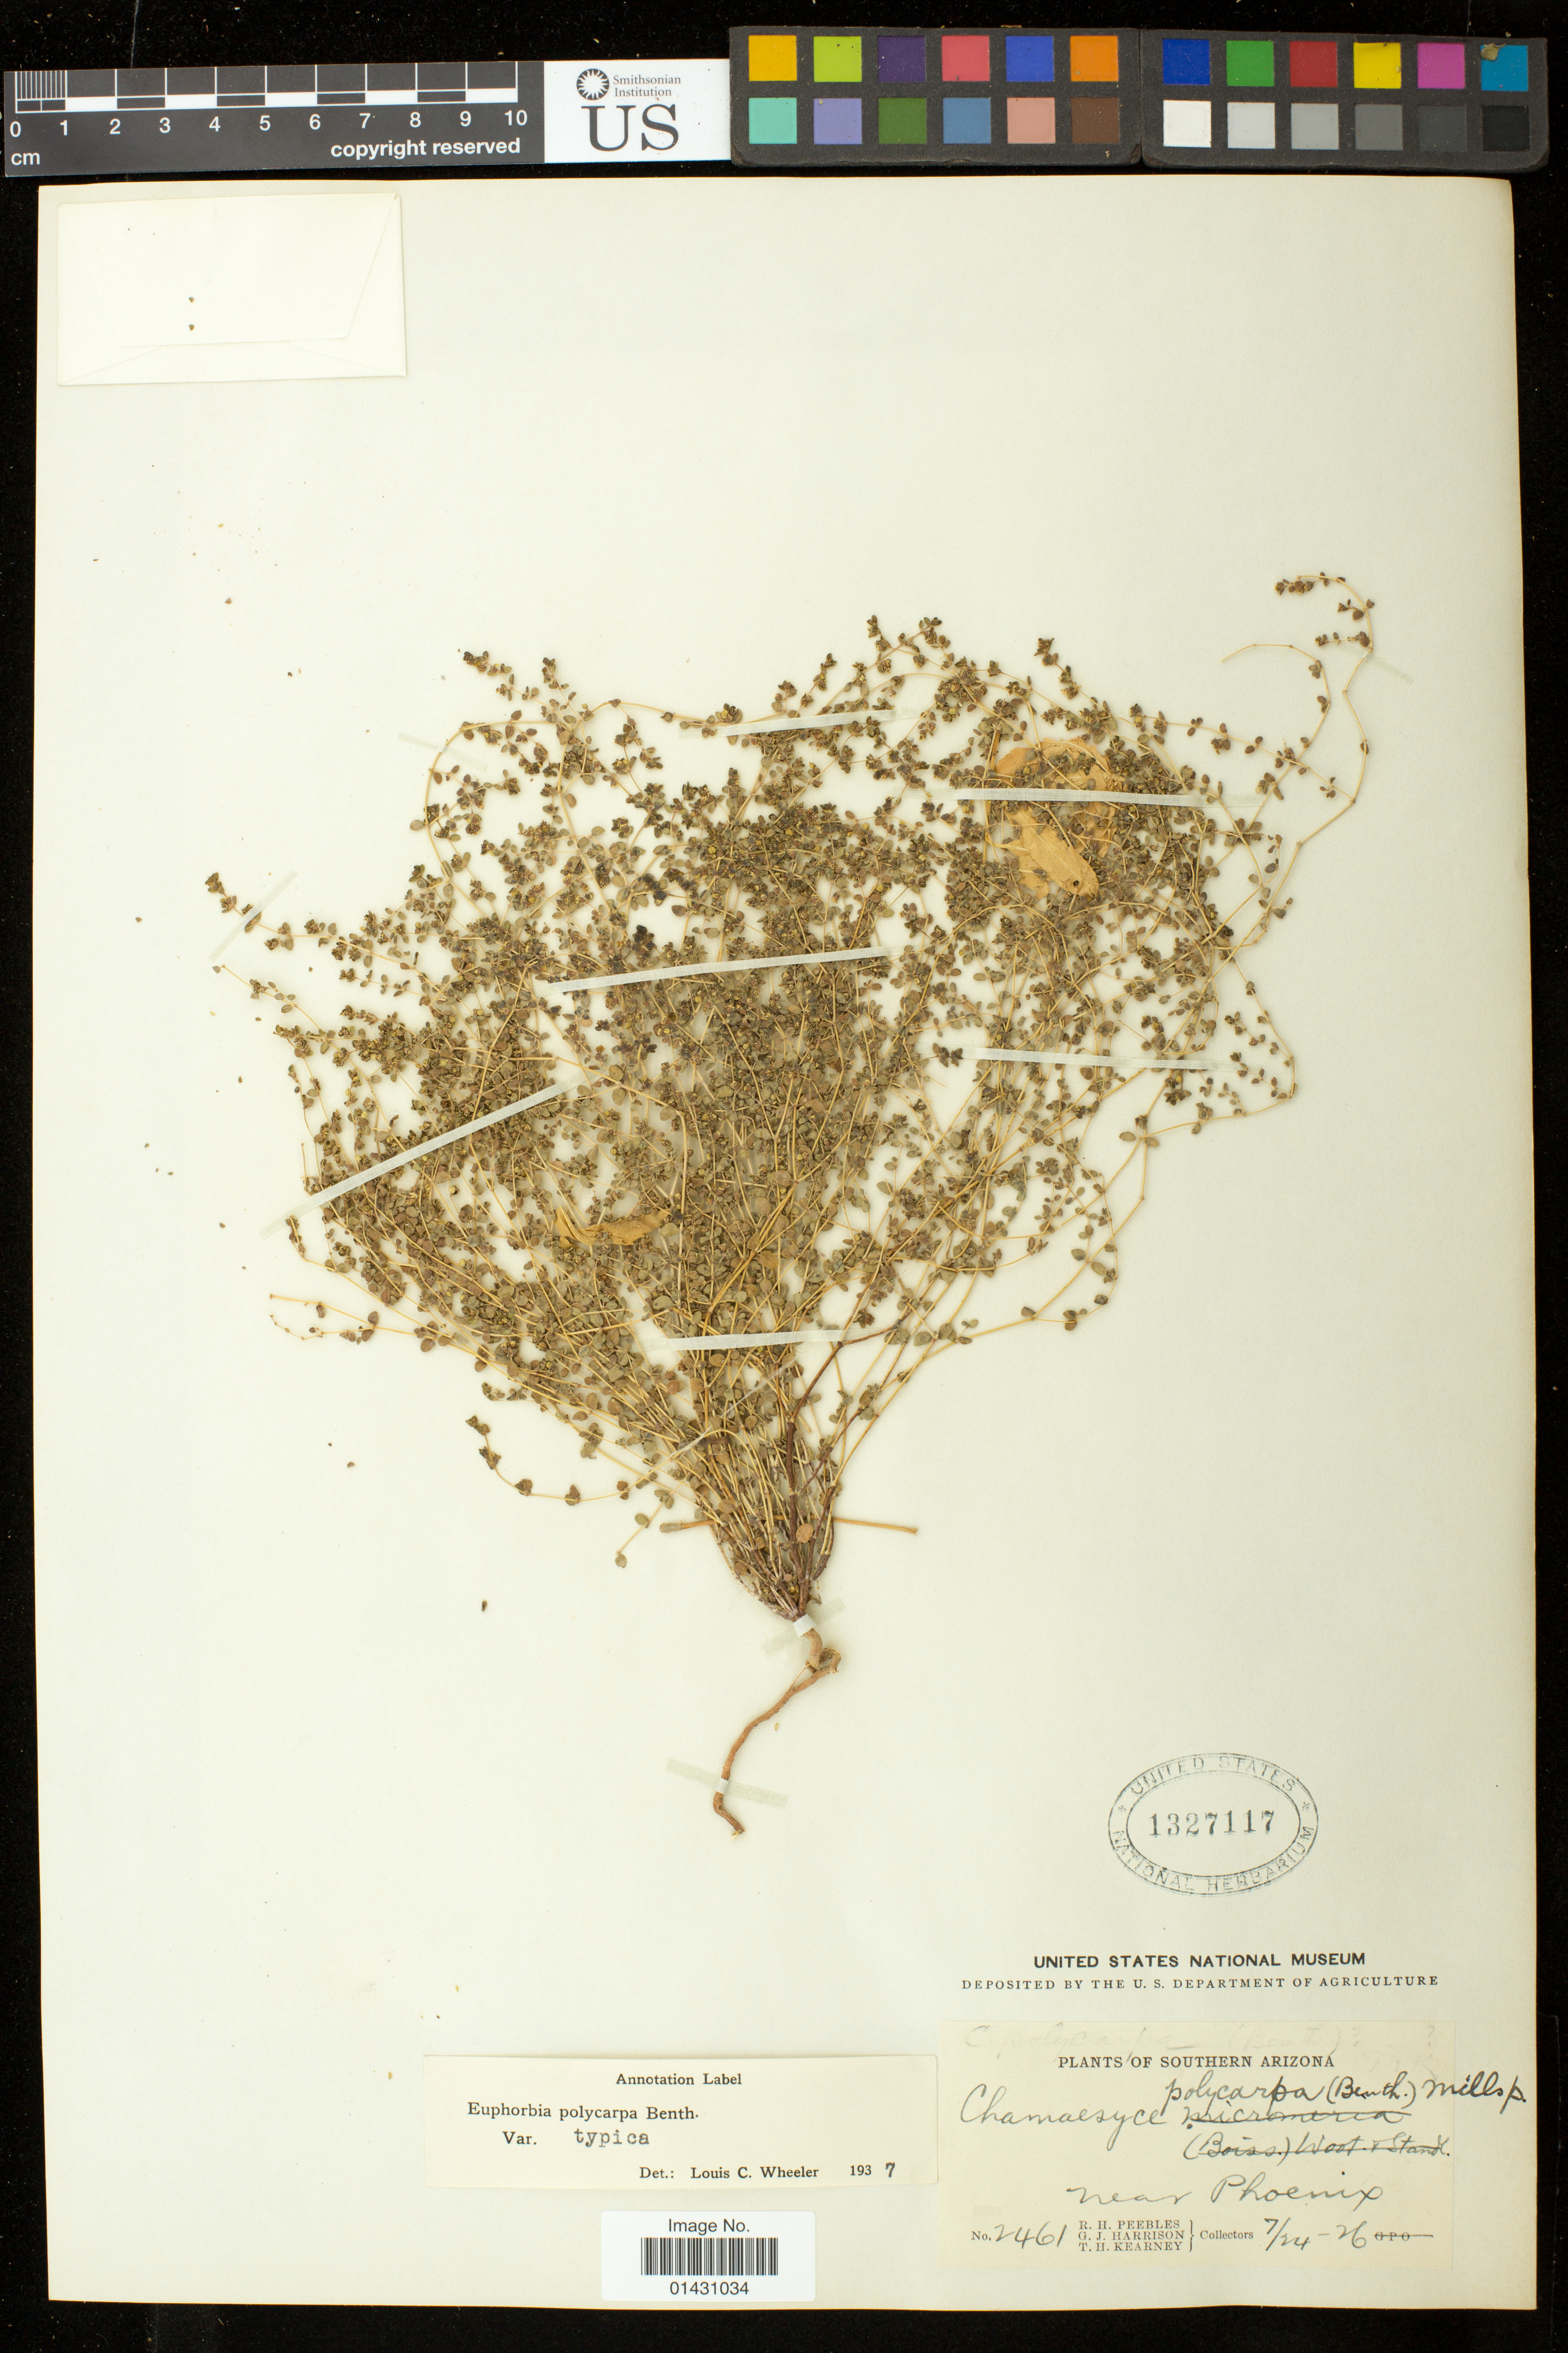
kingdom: Plantae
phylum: Tracheophyta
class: Magnoliopsida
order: Malpighiales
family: Euphorbiaceae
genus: Euphorbia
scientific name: Euphorbia polycarpa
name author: Benth.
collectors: R. H. Peebles, G. J. Harrison & T. H. Kearney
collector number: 2461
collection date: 1926-07-24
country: United States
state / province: Arizona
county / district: Maricopa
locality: Near Phoenix.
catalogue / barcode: US 1327117